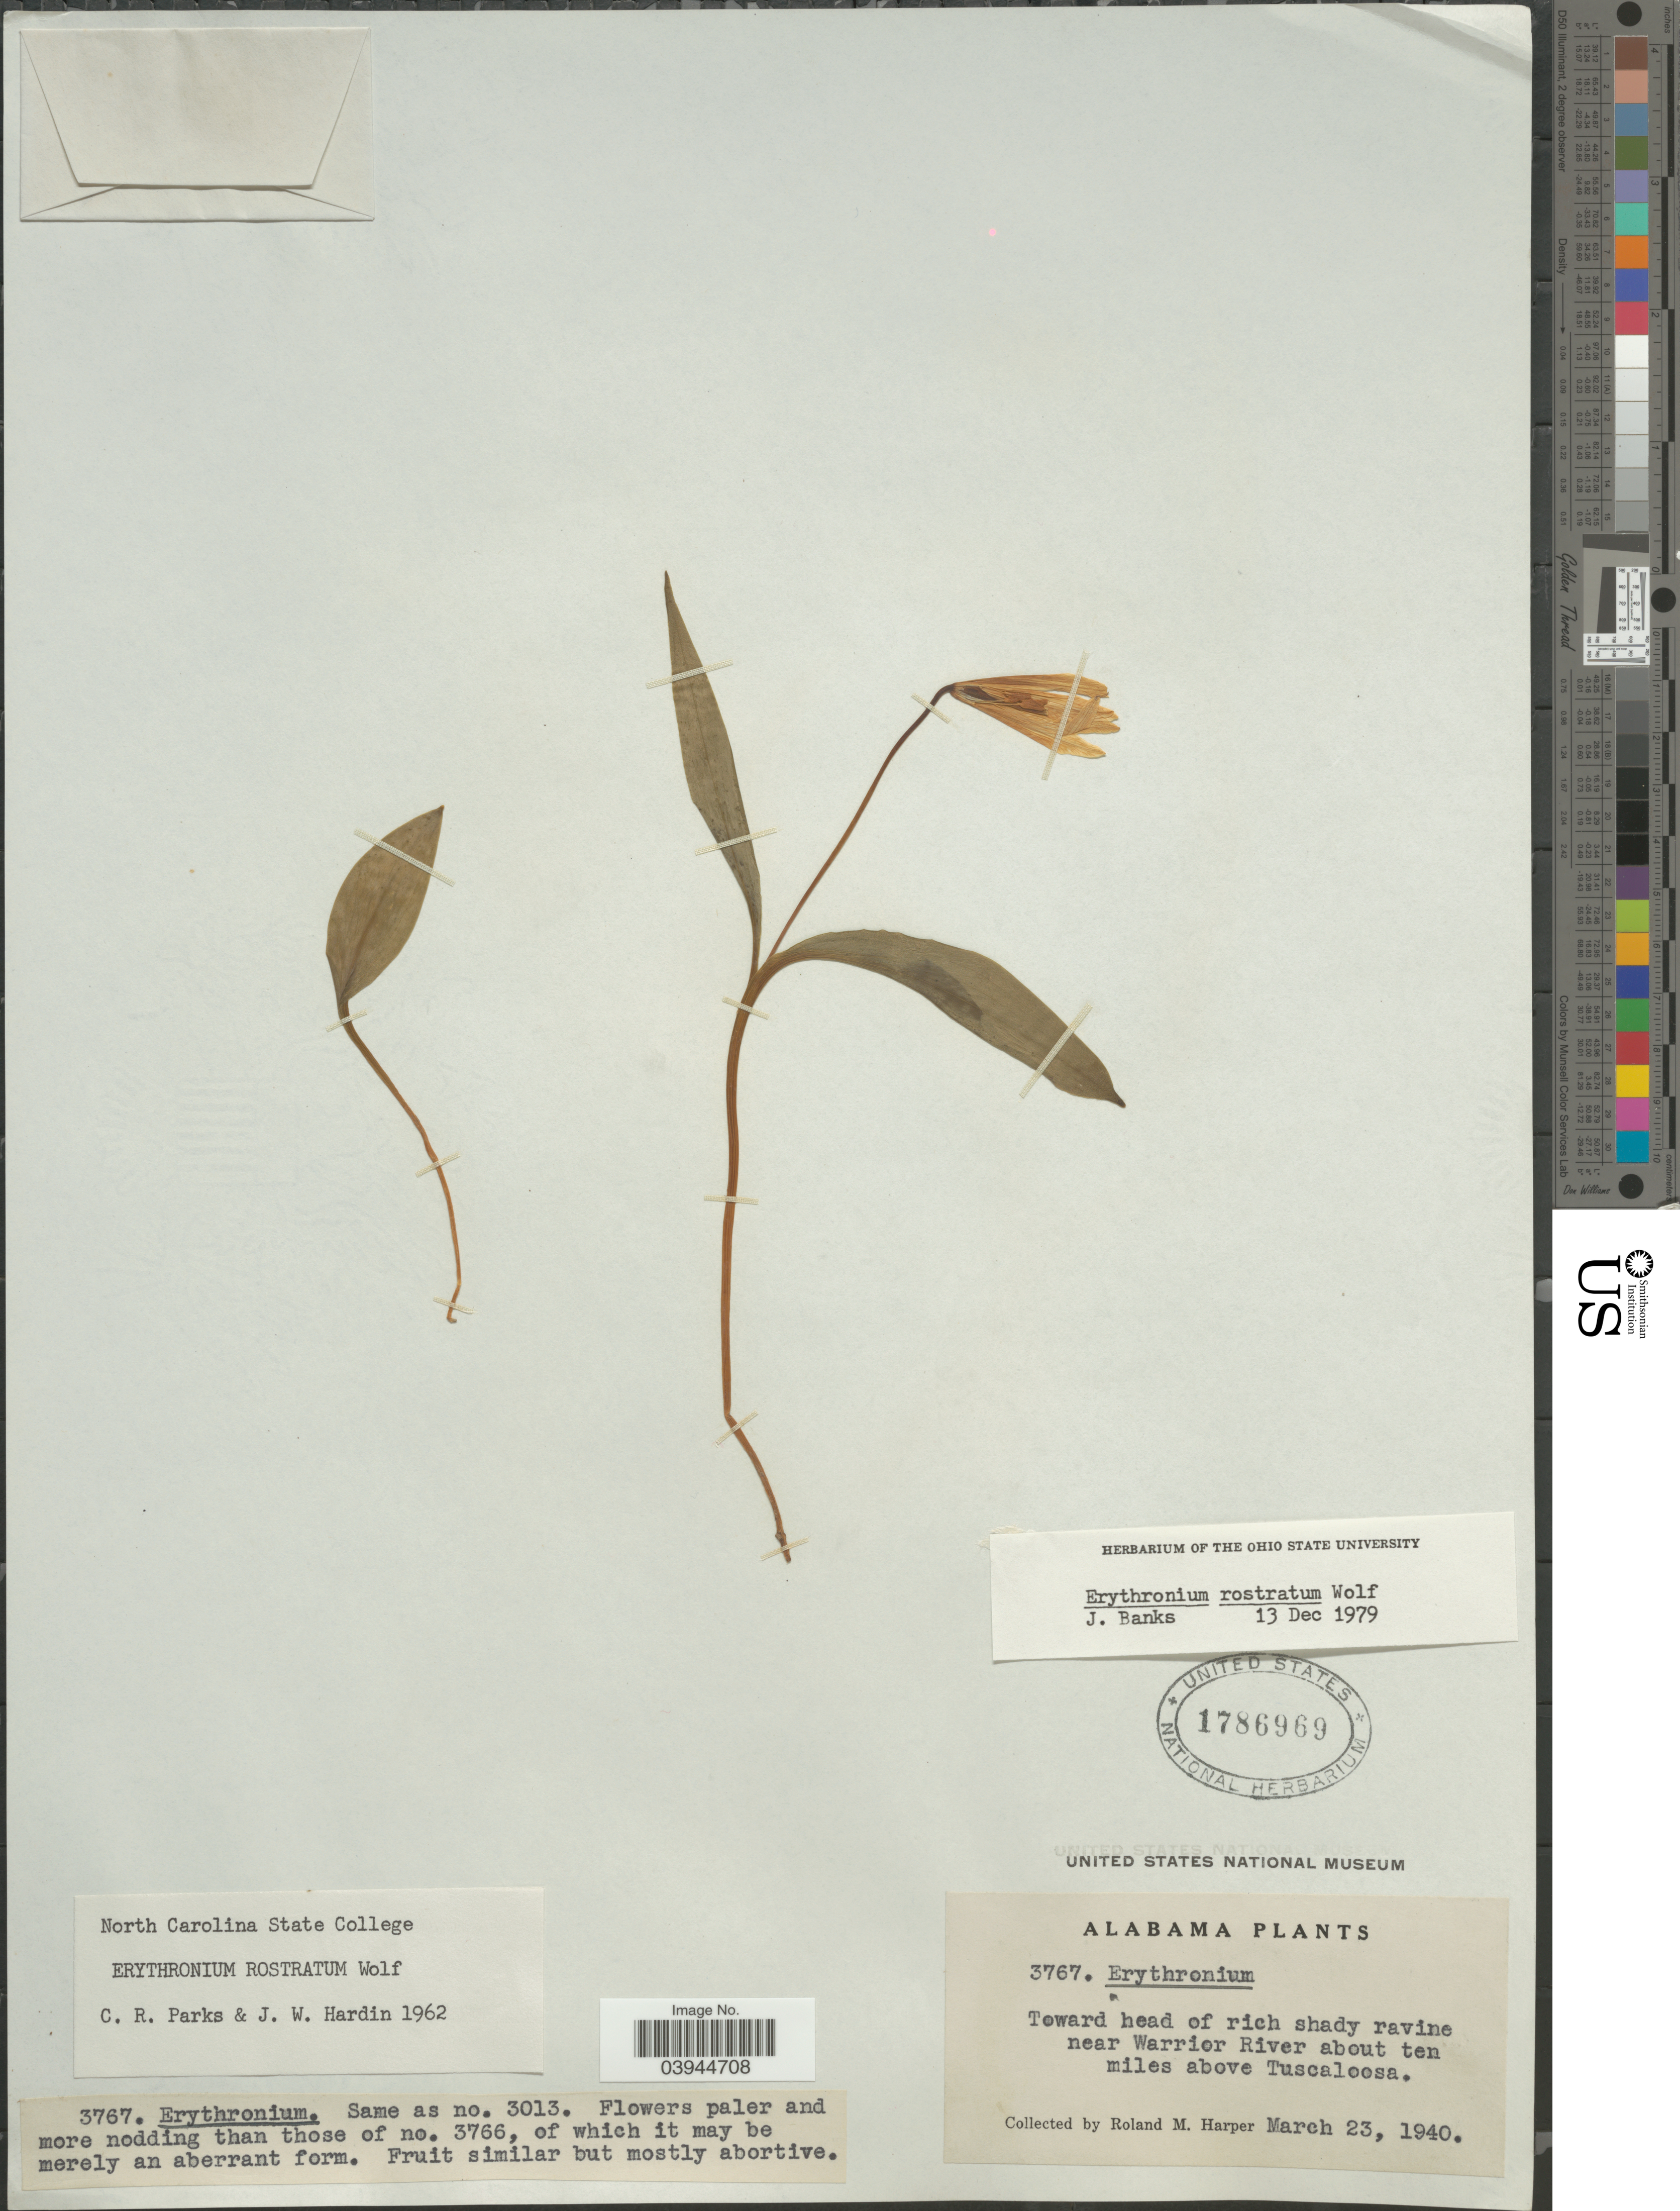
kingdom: Plantae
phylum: Tracheophyta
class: Liliopsida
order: Liliales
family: Liliaceae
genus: Erythronium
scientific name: Erythronium rostratum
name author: W. Wolf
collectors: R. M. Harper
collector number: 3767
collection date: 1940-03-23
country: United States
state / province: Alabama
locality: Toward head of rich shady ravine near Warrior River about ten miles above Tuscaloosa.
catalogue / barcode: US 1786969